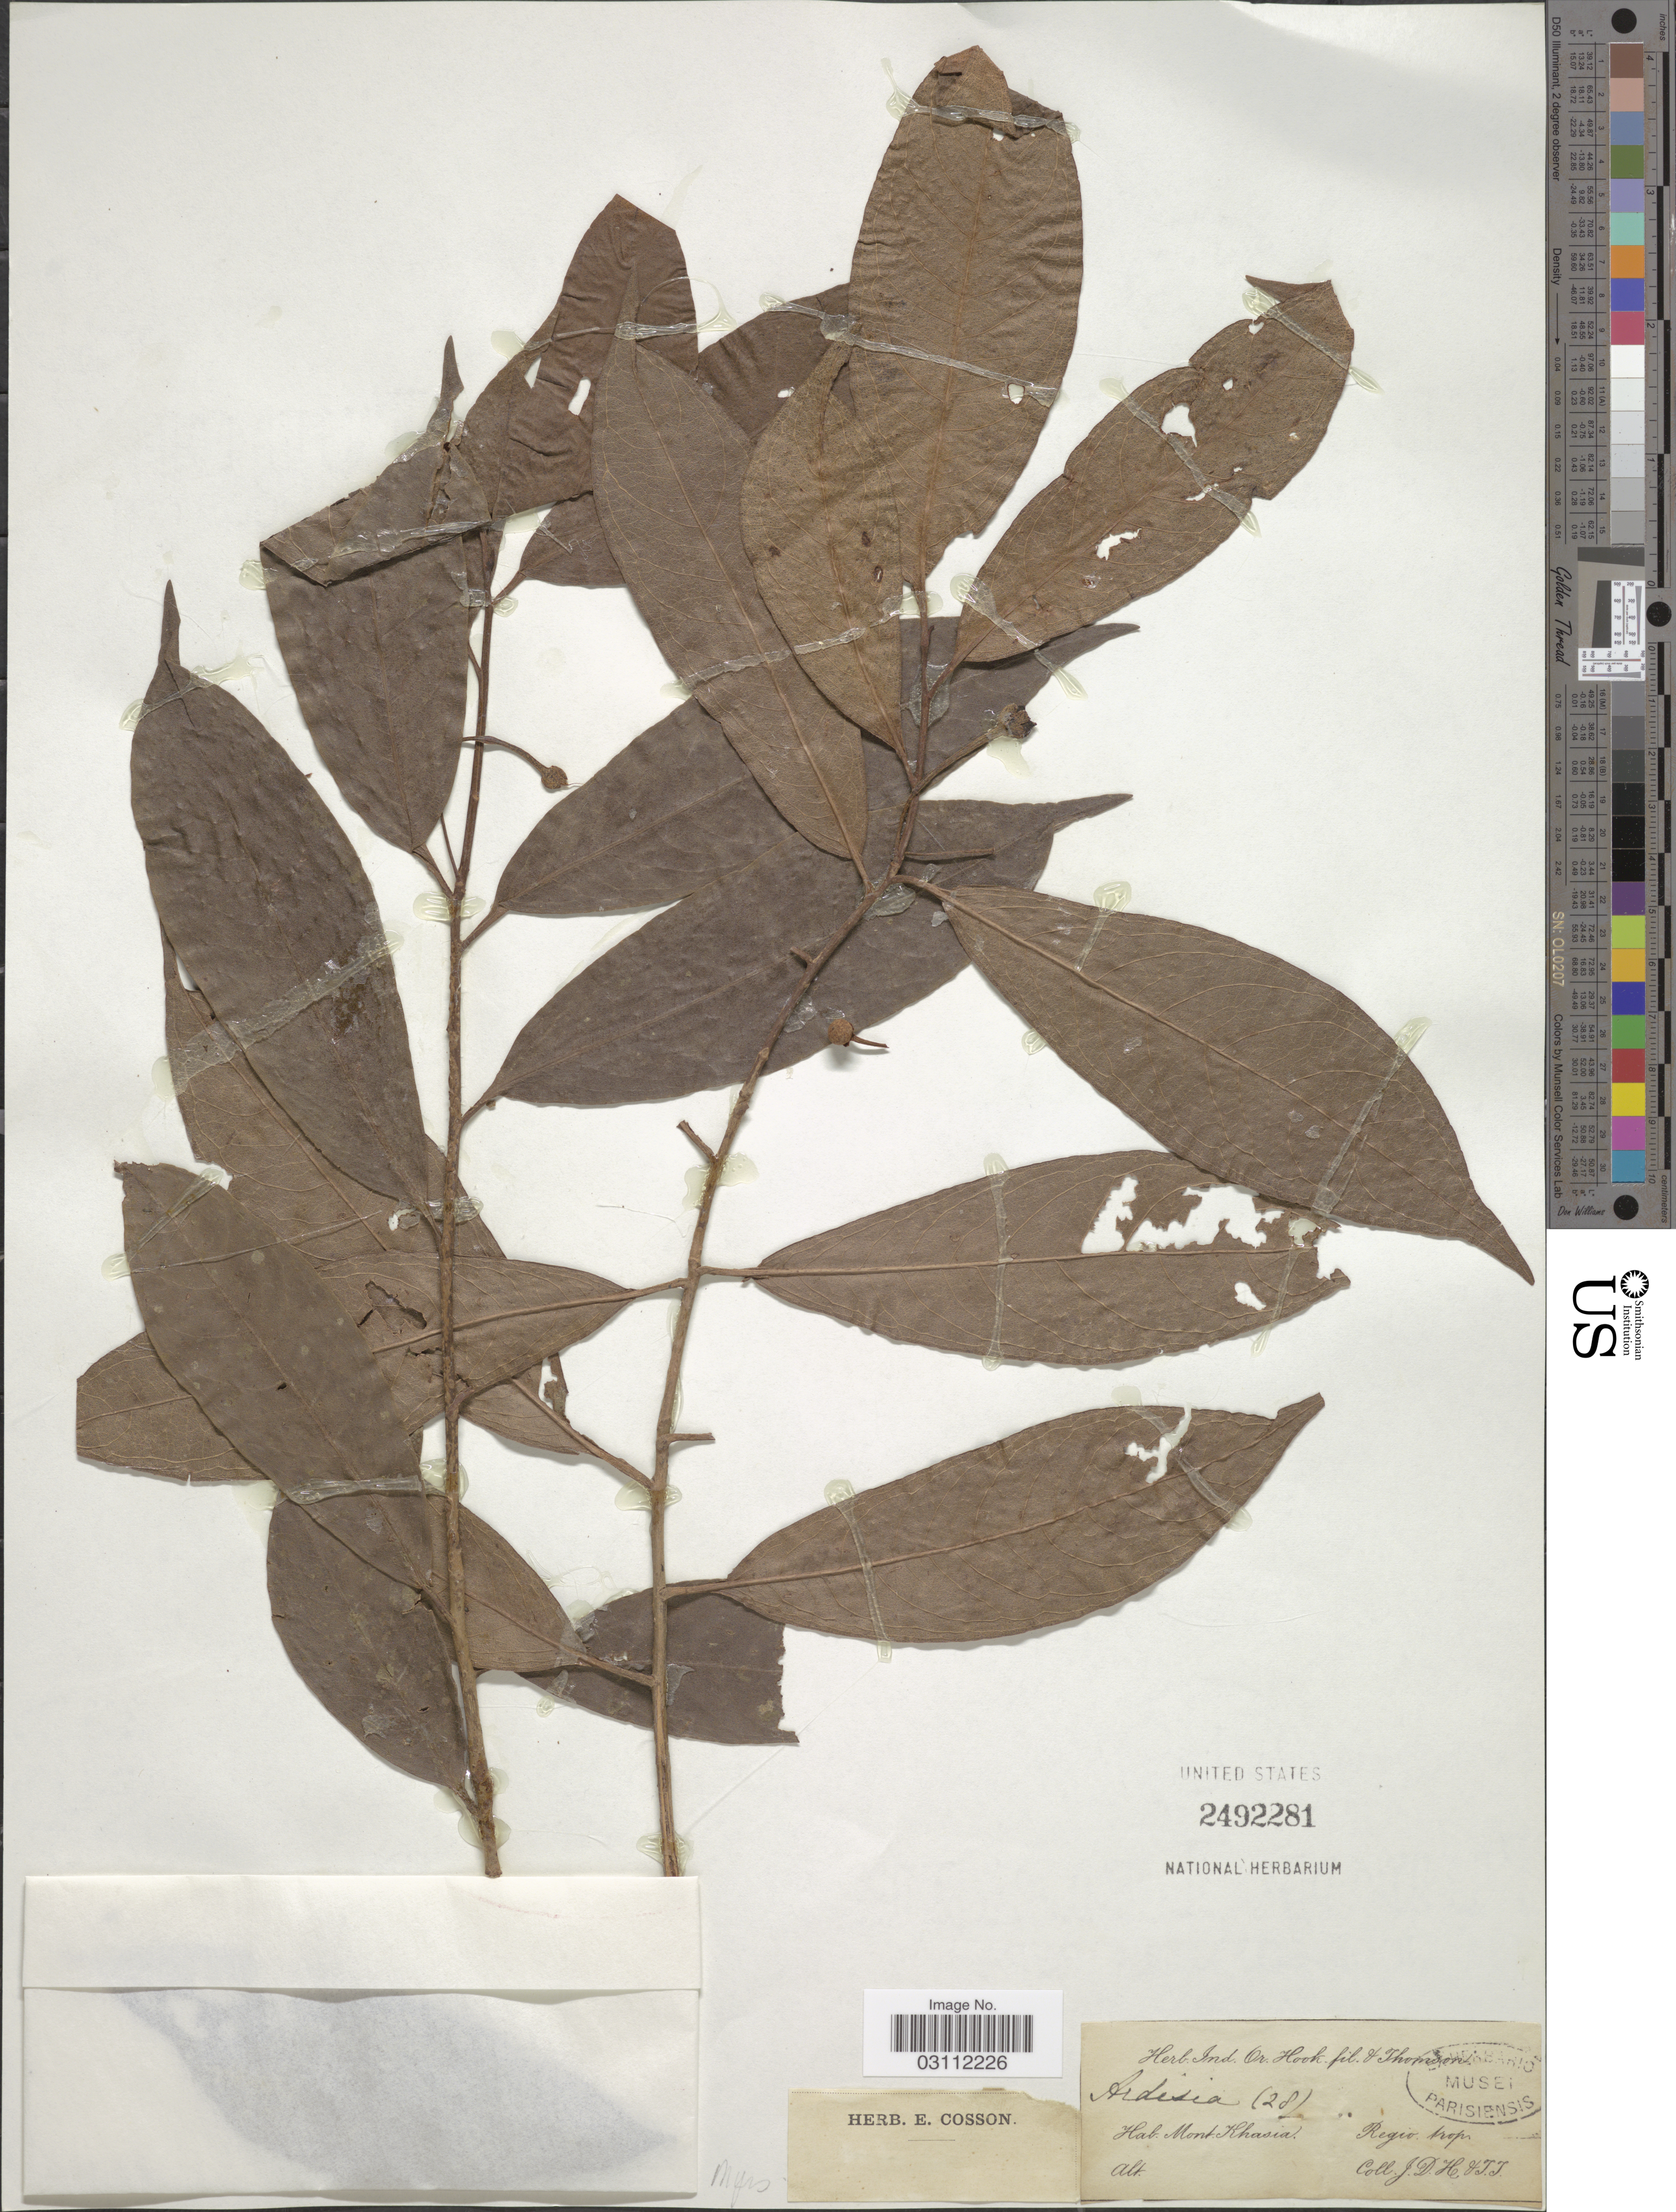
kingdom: Plantae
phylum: Tracheophyta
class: Magnoliopsida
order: Ericales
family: Primulaceae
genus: Ardisia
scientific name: Ardisia sp.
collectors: J. D. Hooker & T. Thomson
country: India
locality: Mont. Khasia. Regio. trop.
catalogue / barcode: US 2492281